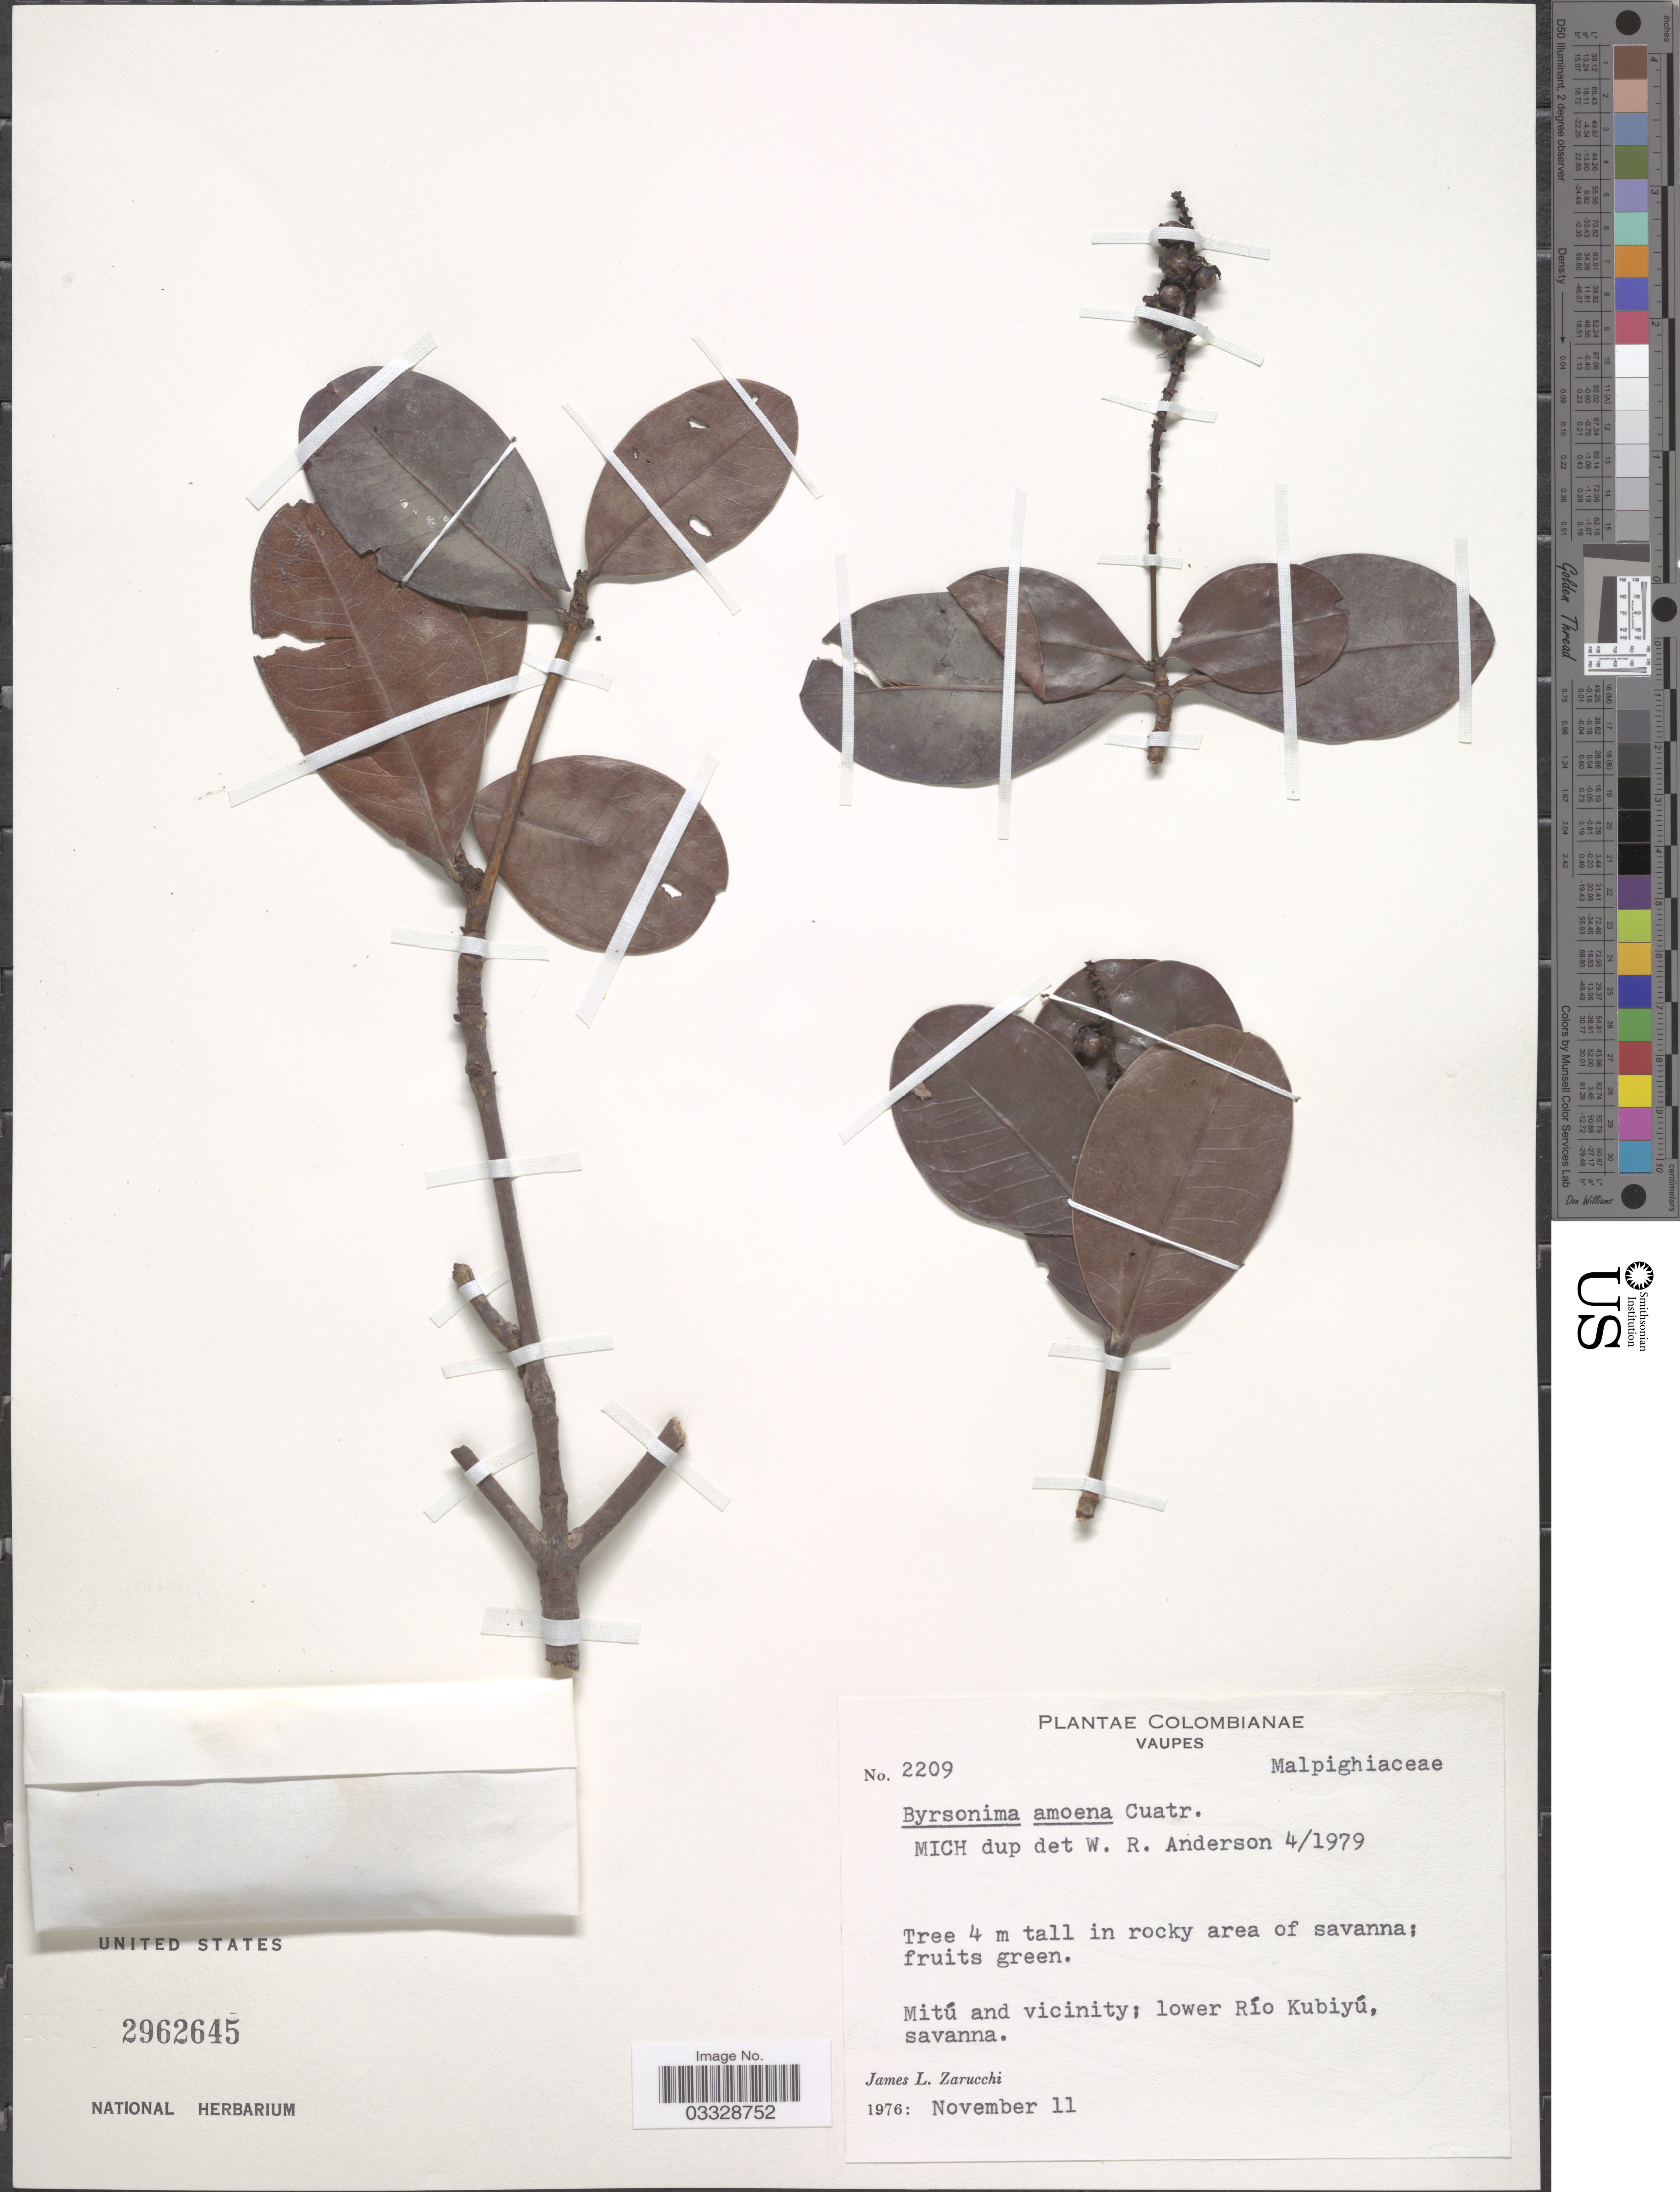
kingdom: Plantae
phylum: Tracheophyta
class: Magnoliopsida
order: Malpighiales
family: Malpighiaceae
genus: Byrsonima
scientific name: Byrsonima amoena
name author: Cuatrec.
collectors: J. L. Zarucchi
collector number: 2209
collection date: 1976-11-11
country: Colombia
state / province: Vaupés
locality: Mitú and vicinity; lower Río Kubiyú, savanna.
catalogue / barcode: US 2962645